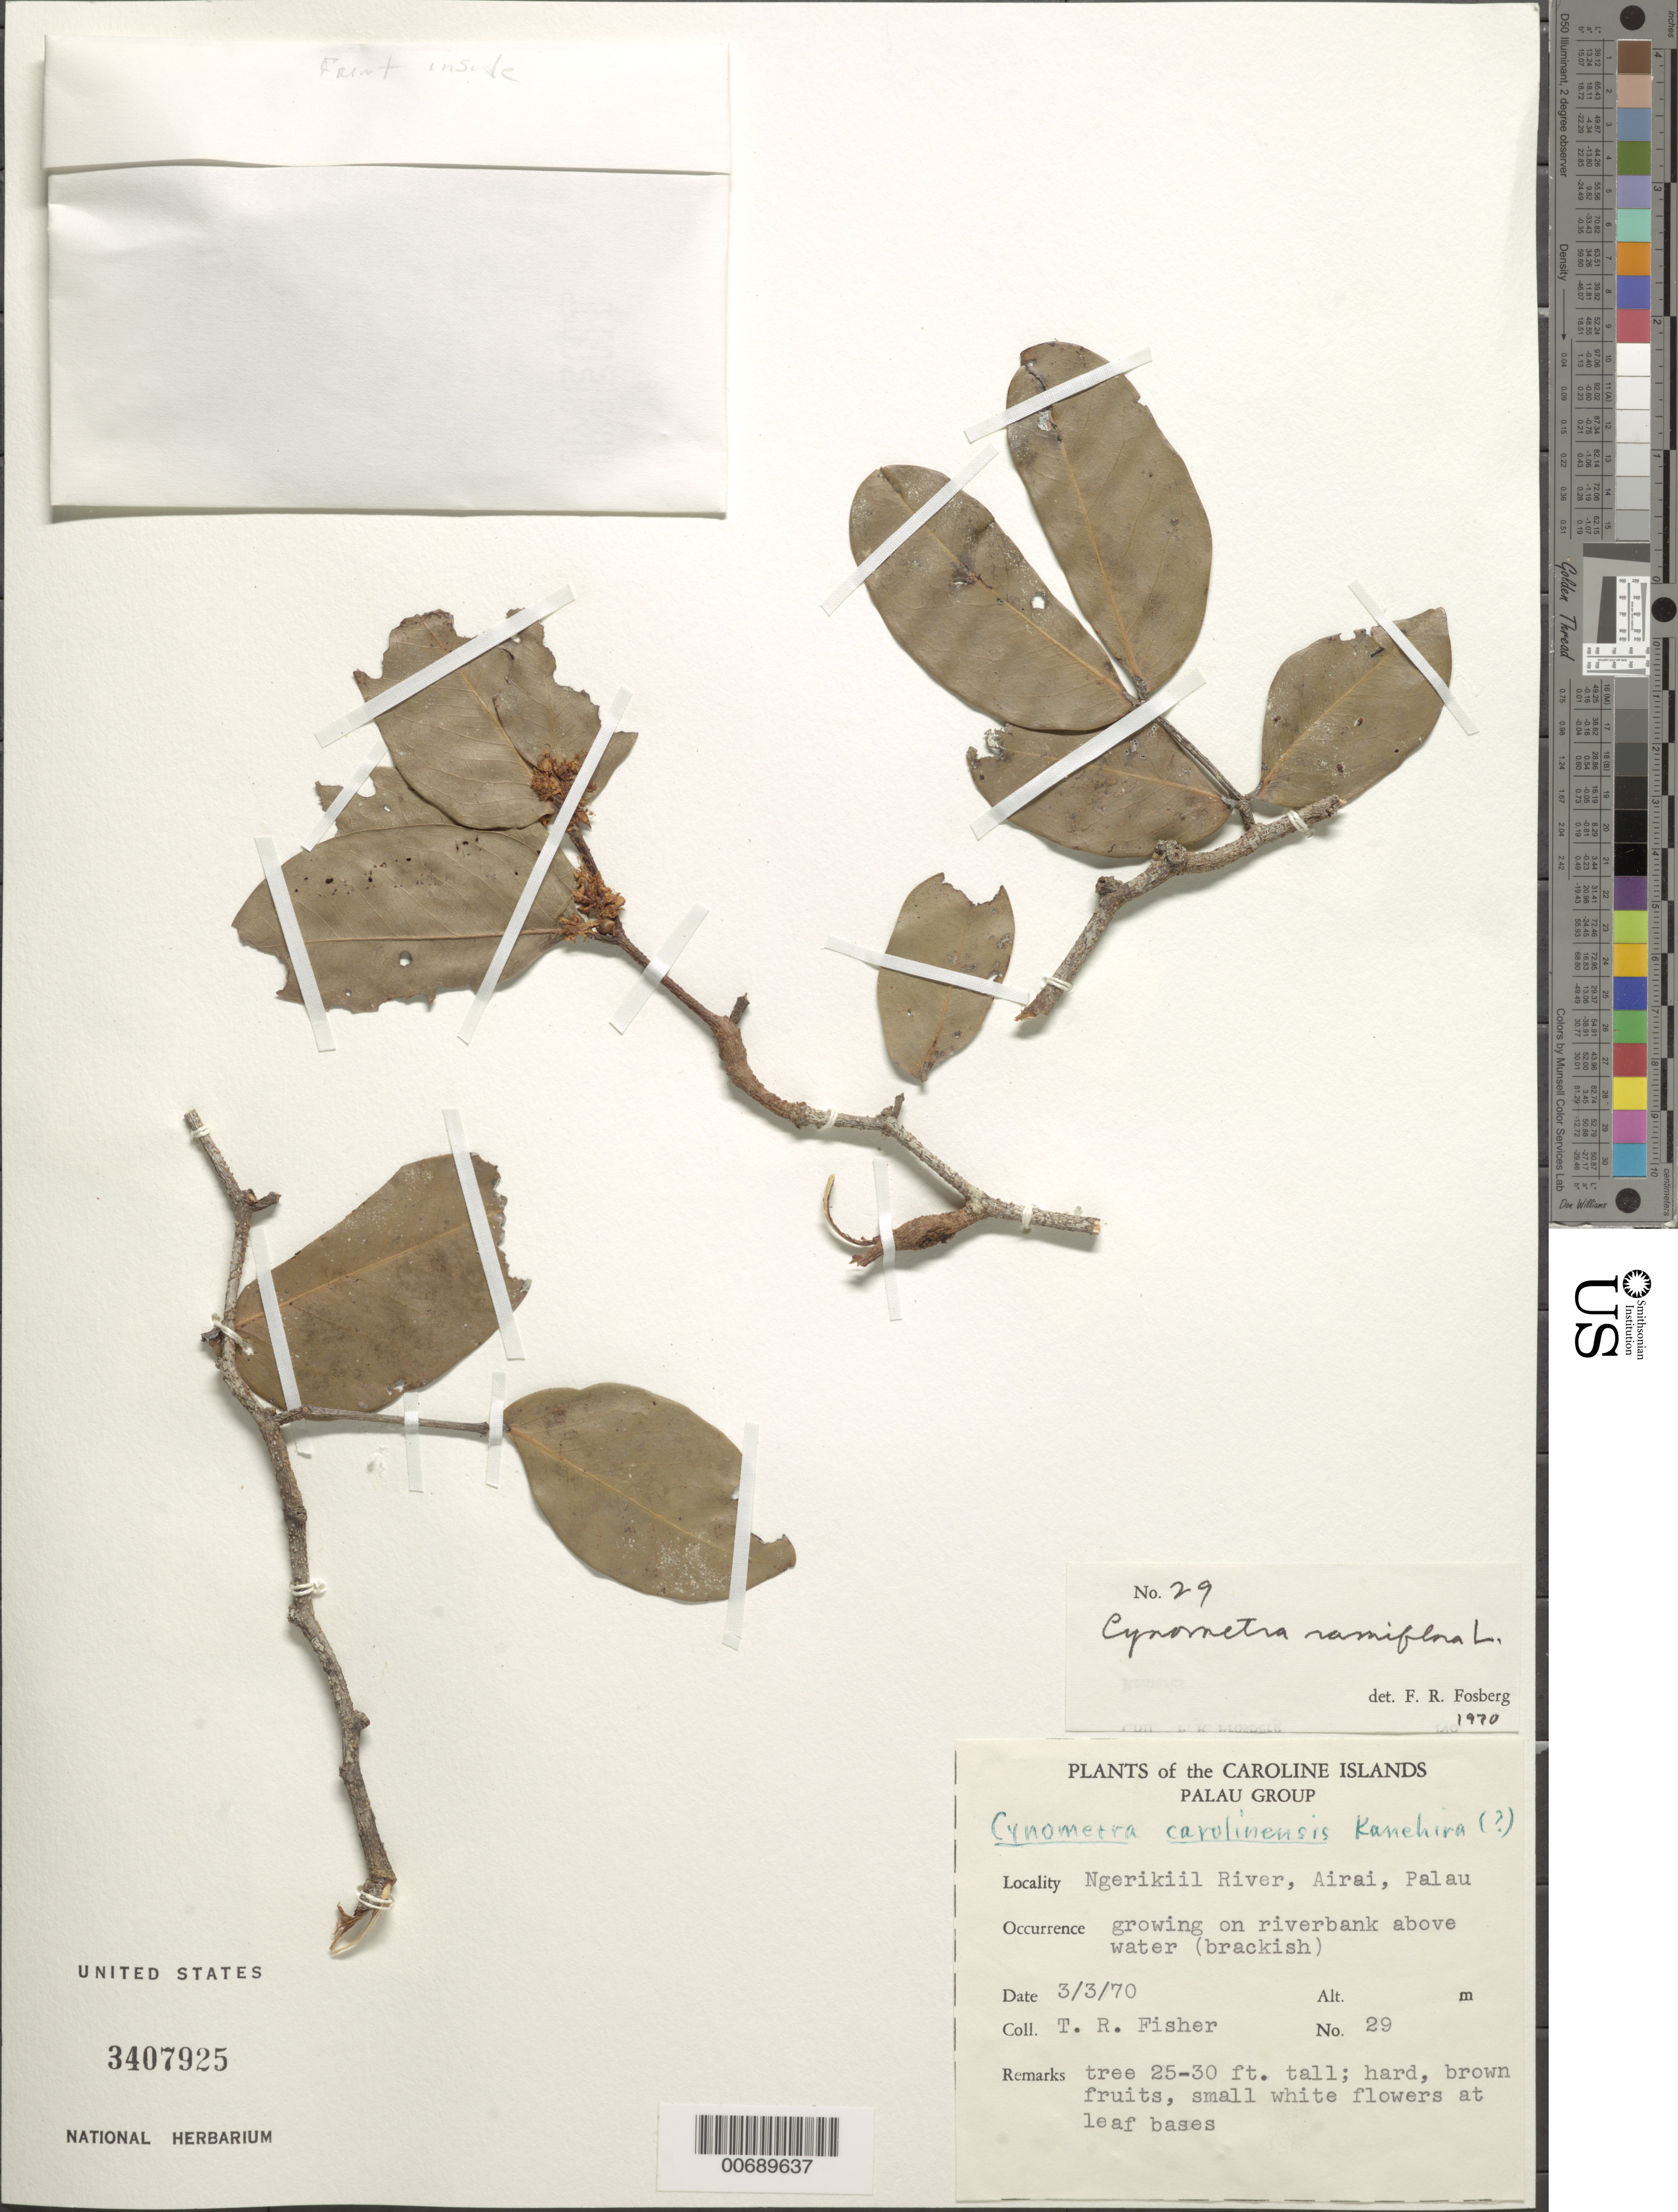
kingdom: Plantae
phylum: Tracheophyta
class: Magnoliopsida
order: Fabales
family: Fabaceae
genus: Cynometra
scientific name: Cynometra ramiflora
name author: L.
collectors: T. R. Fisher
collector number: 29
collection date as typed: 03 Mar 1970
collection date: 1970-03-03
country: Palau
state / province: Airai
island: Babeldaob [Babelthuap]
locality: Ngerikiil River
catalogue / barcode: US 3407925